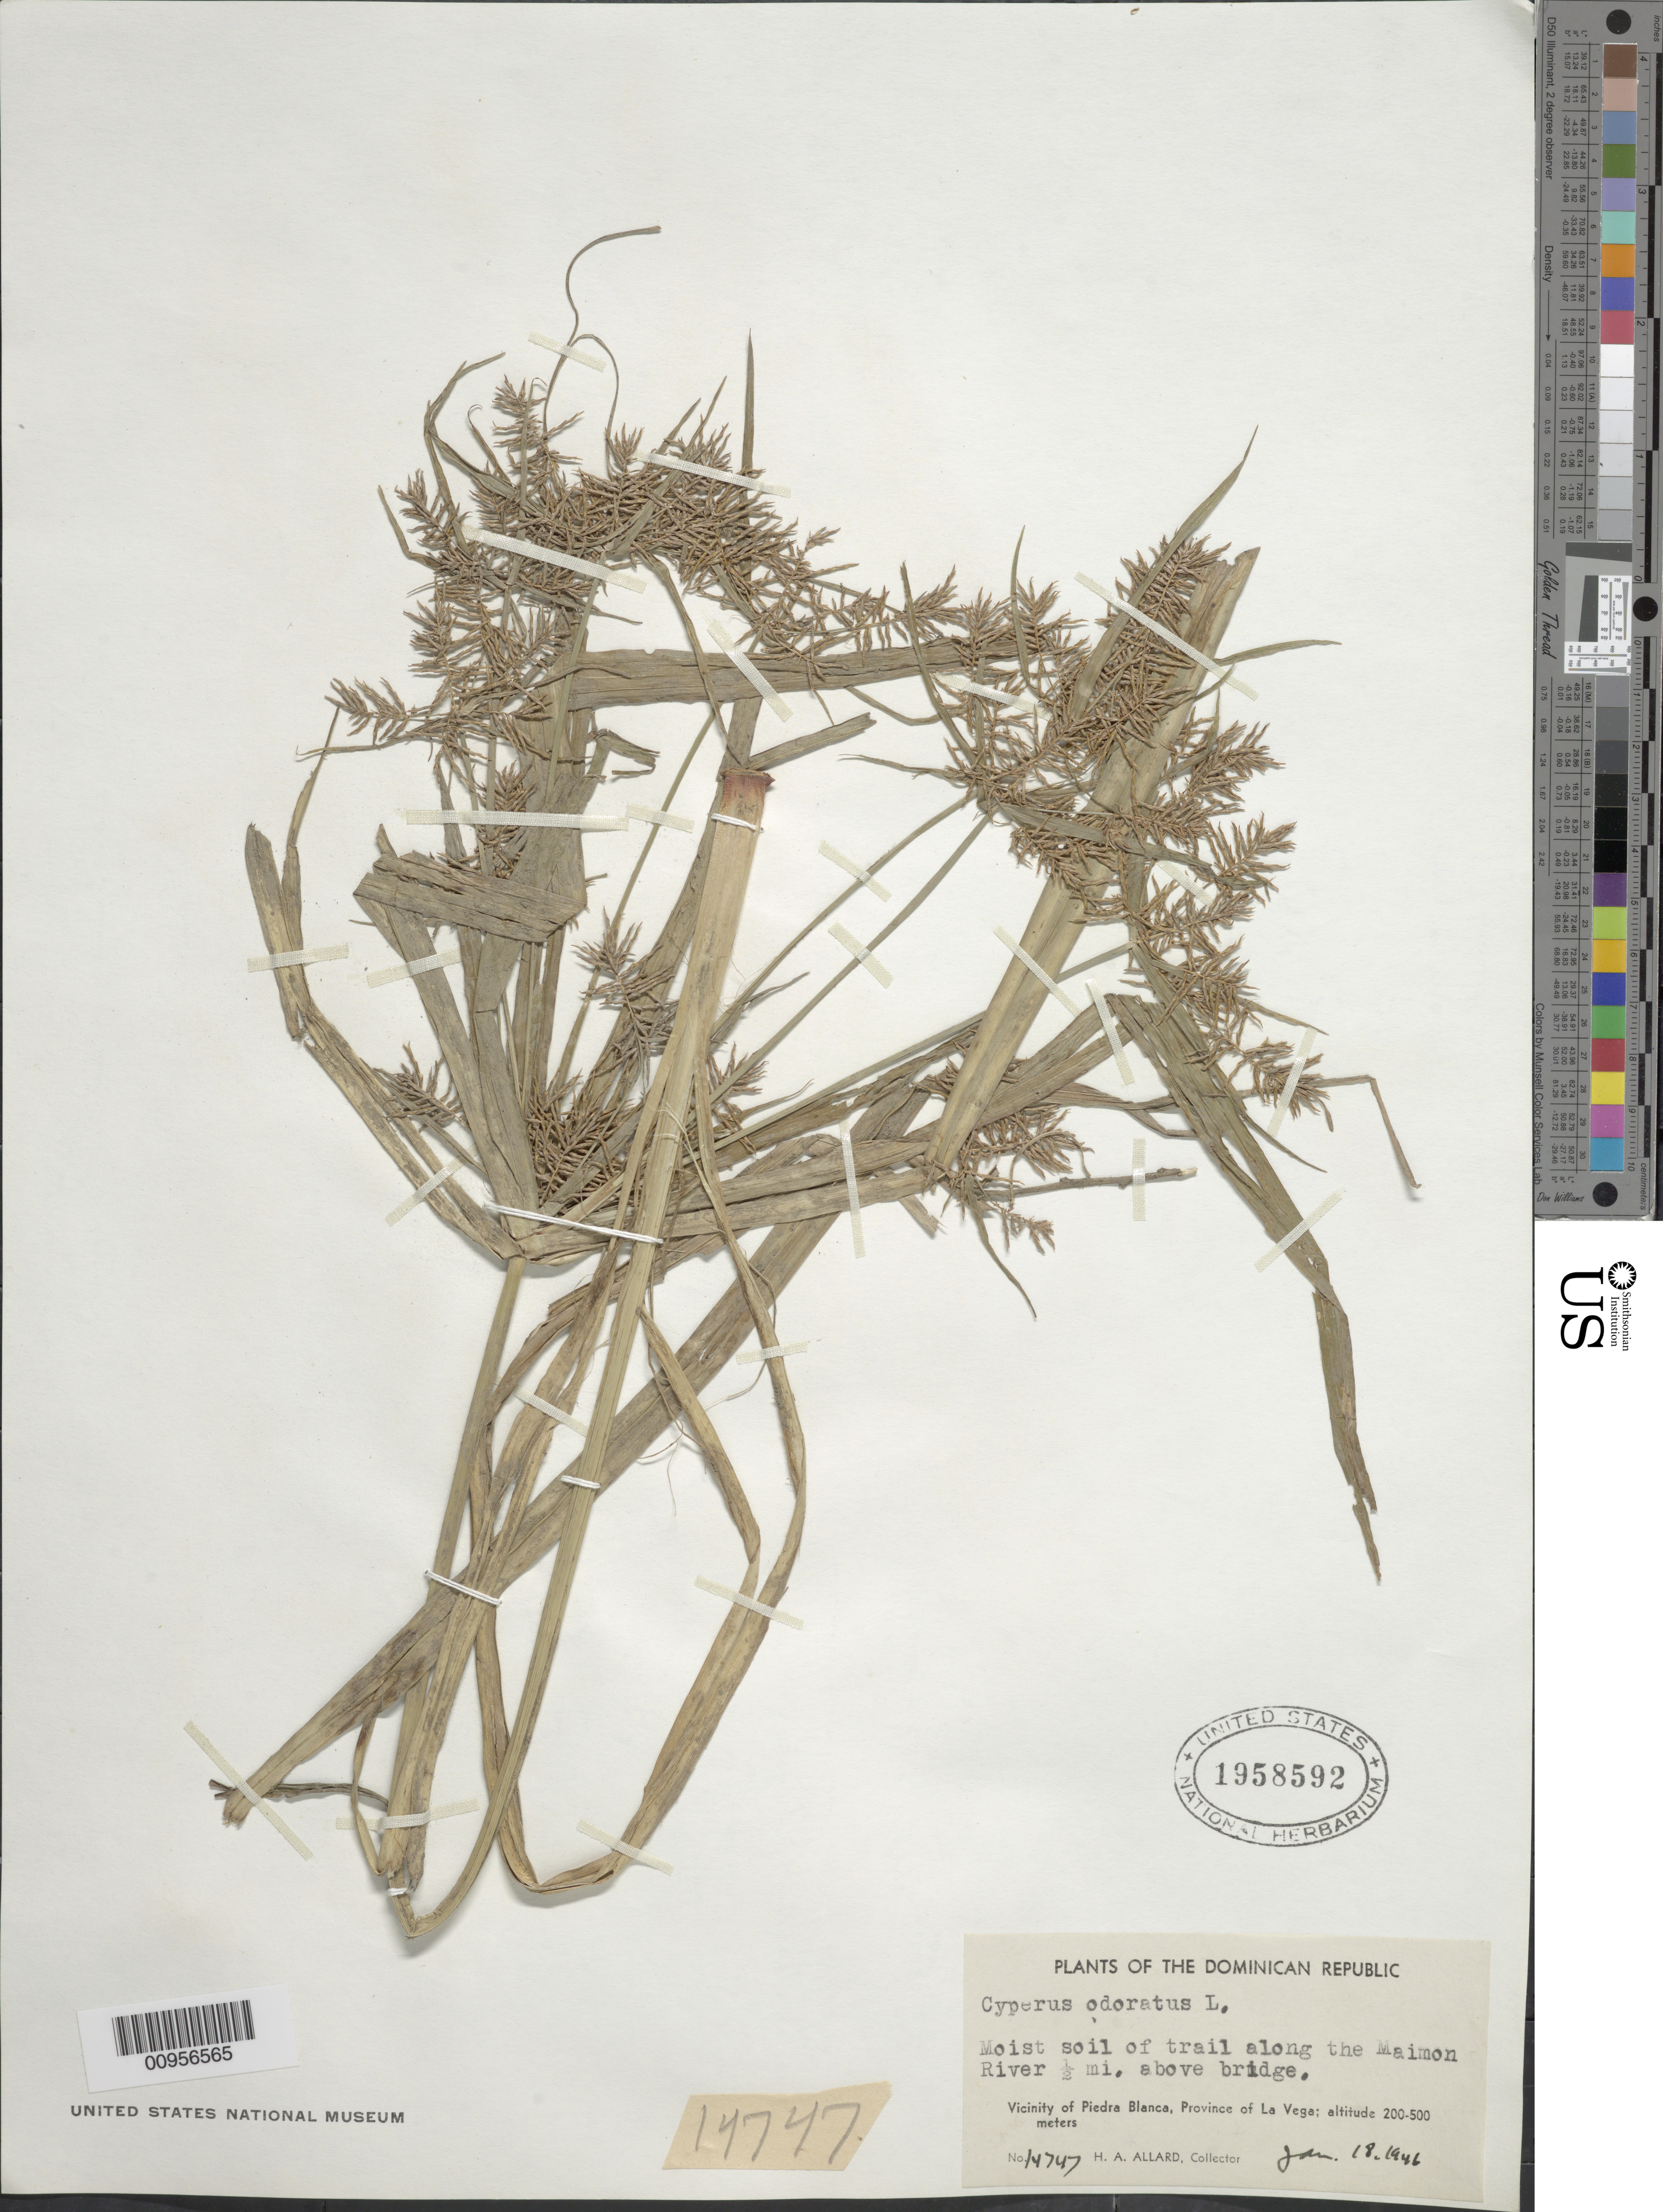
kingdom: Plantae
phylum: Tracheophyta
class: Liliopsida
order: Poales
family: Cyperaceae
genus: Cyperus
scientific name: Cyperus odoratus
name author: L.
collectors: H. A. Allard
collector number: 14747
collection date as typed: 18 Jan 1946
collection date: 1946-01-18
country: Dominican Republic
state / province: La Vega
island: Hispaniola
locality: Vicinity of Piedra Blanca, trail along the Maimon River, 1/2 mile above bridge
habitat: Moist soil of trail along the river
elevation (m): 200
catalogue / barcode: US 1958592